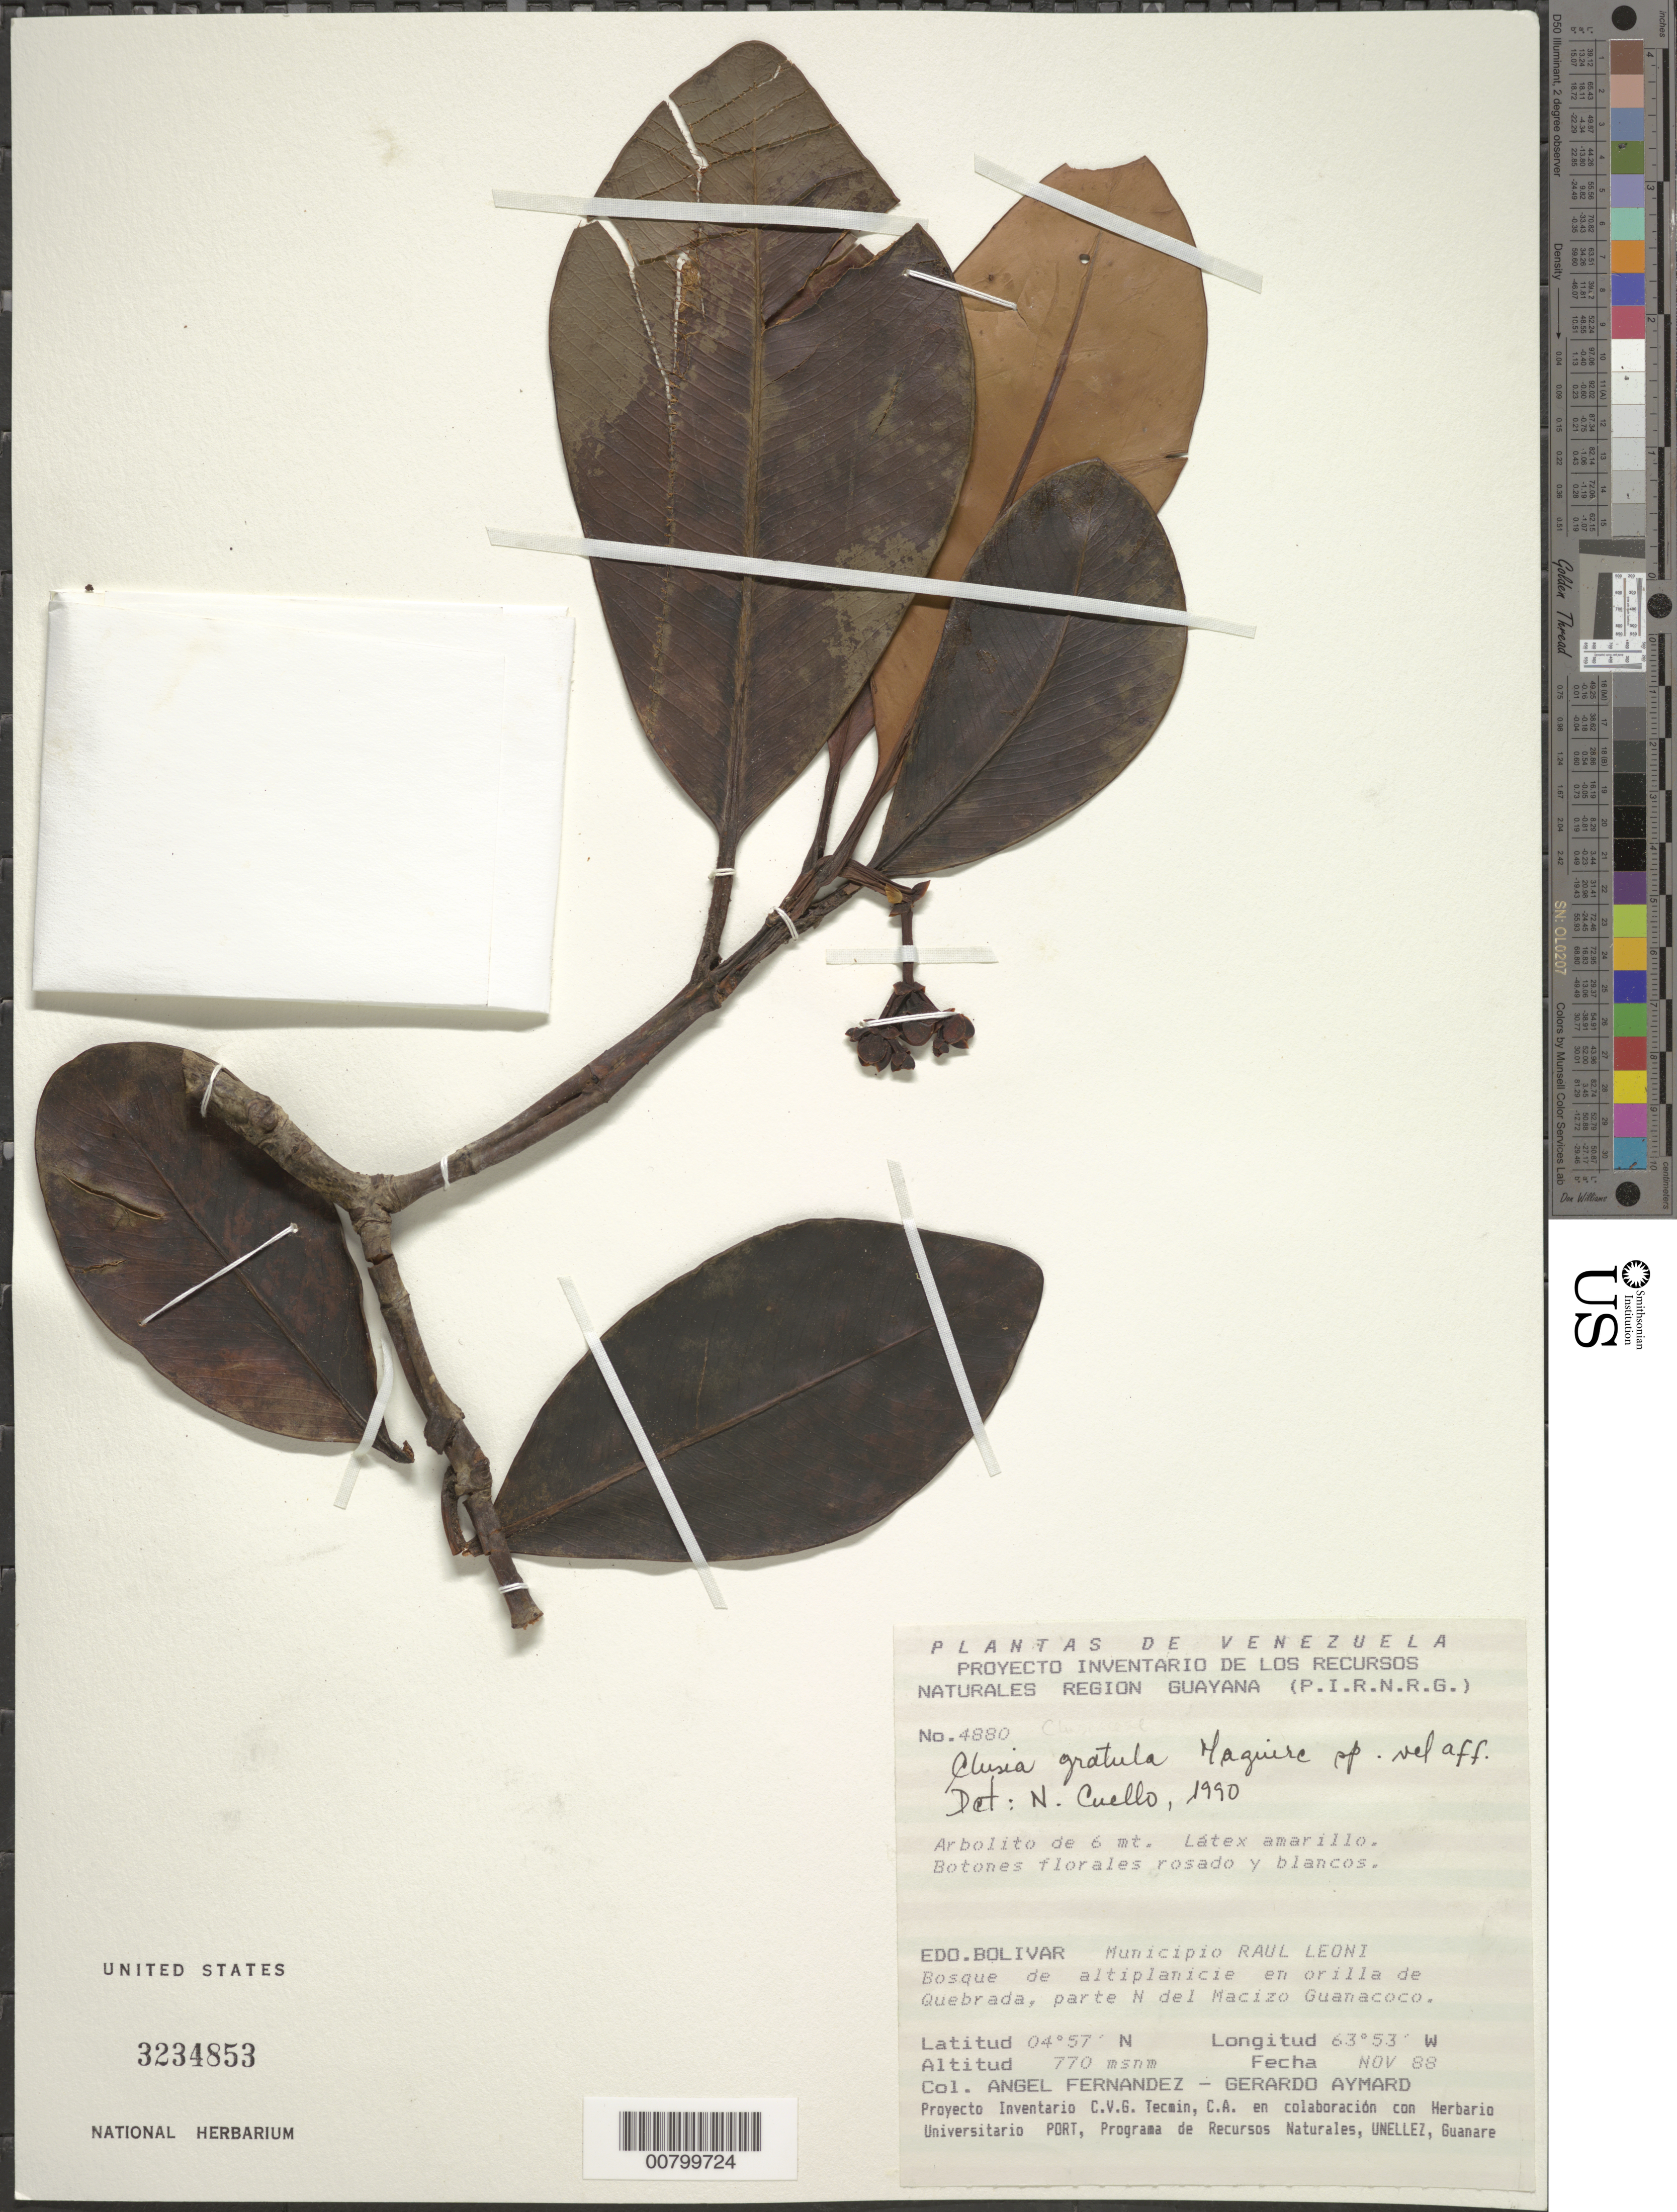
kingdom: Plantae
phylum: Tracheophyta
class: Magnoliopsida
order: Malpighiales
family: Clusiaceae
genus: Clusia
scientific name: Clusia gratula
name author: Maguire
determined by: Cuello, Nidia L.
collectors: A. Fernández & G. A. Aymard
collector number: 4880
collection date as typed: Nov-88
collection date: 1988-11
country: Venezuela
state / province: Bolívar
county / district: Angostura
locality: Mun. Raúl Leoni [=Angostura], N del Macizo Guanacoco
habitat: High plateau forest in gorge border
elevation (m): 770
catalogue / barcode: US 3234853